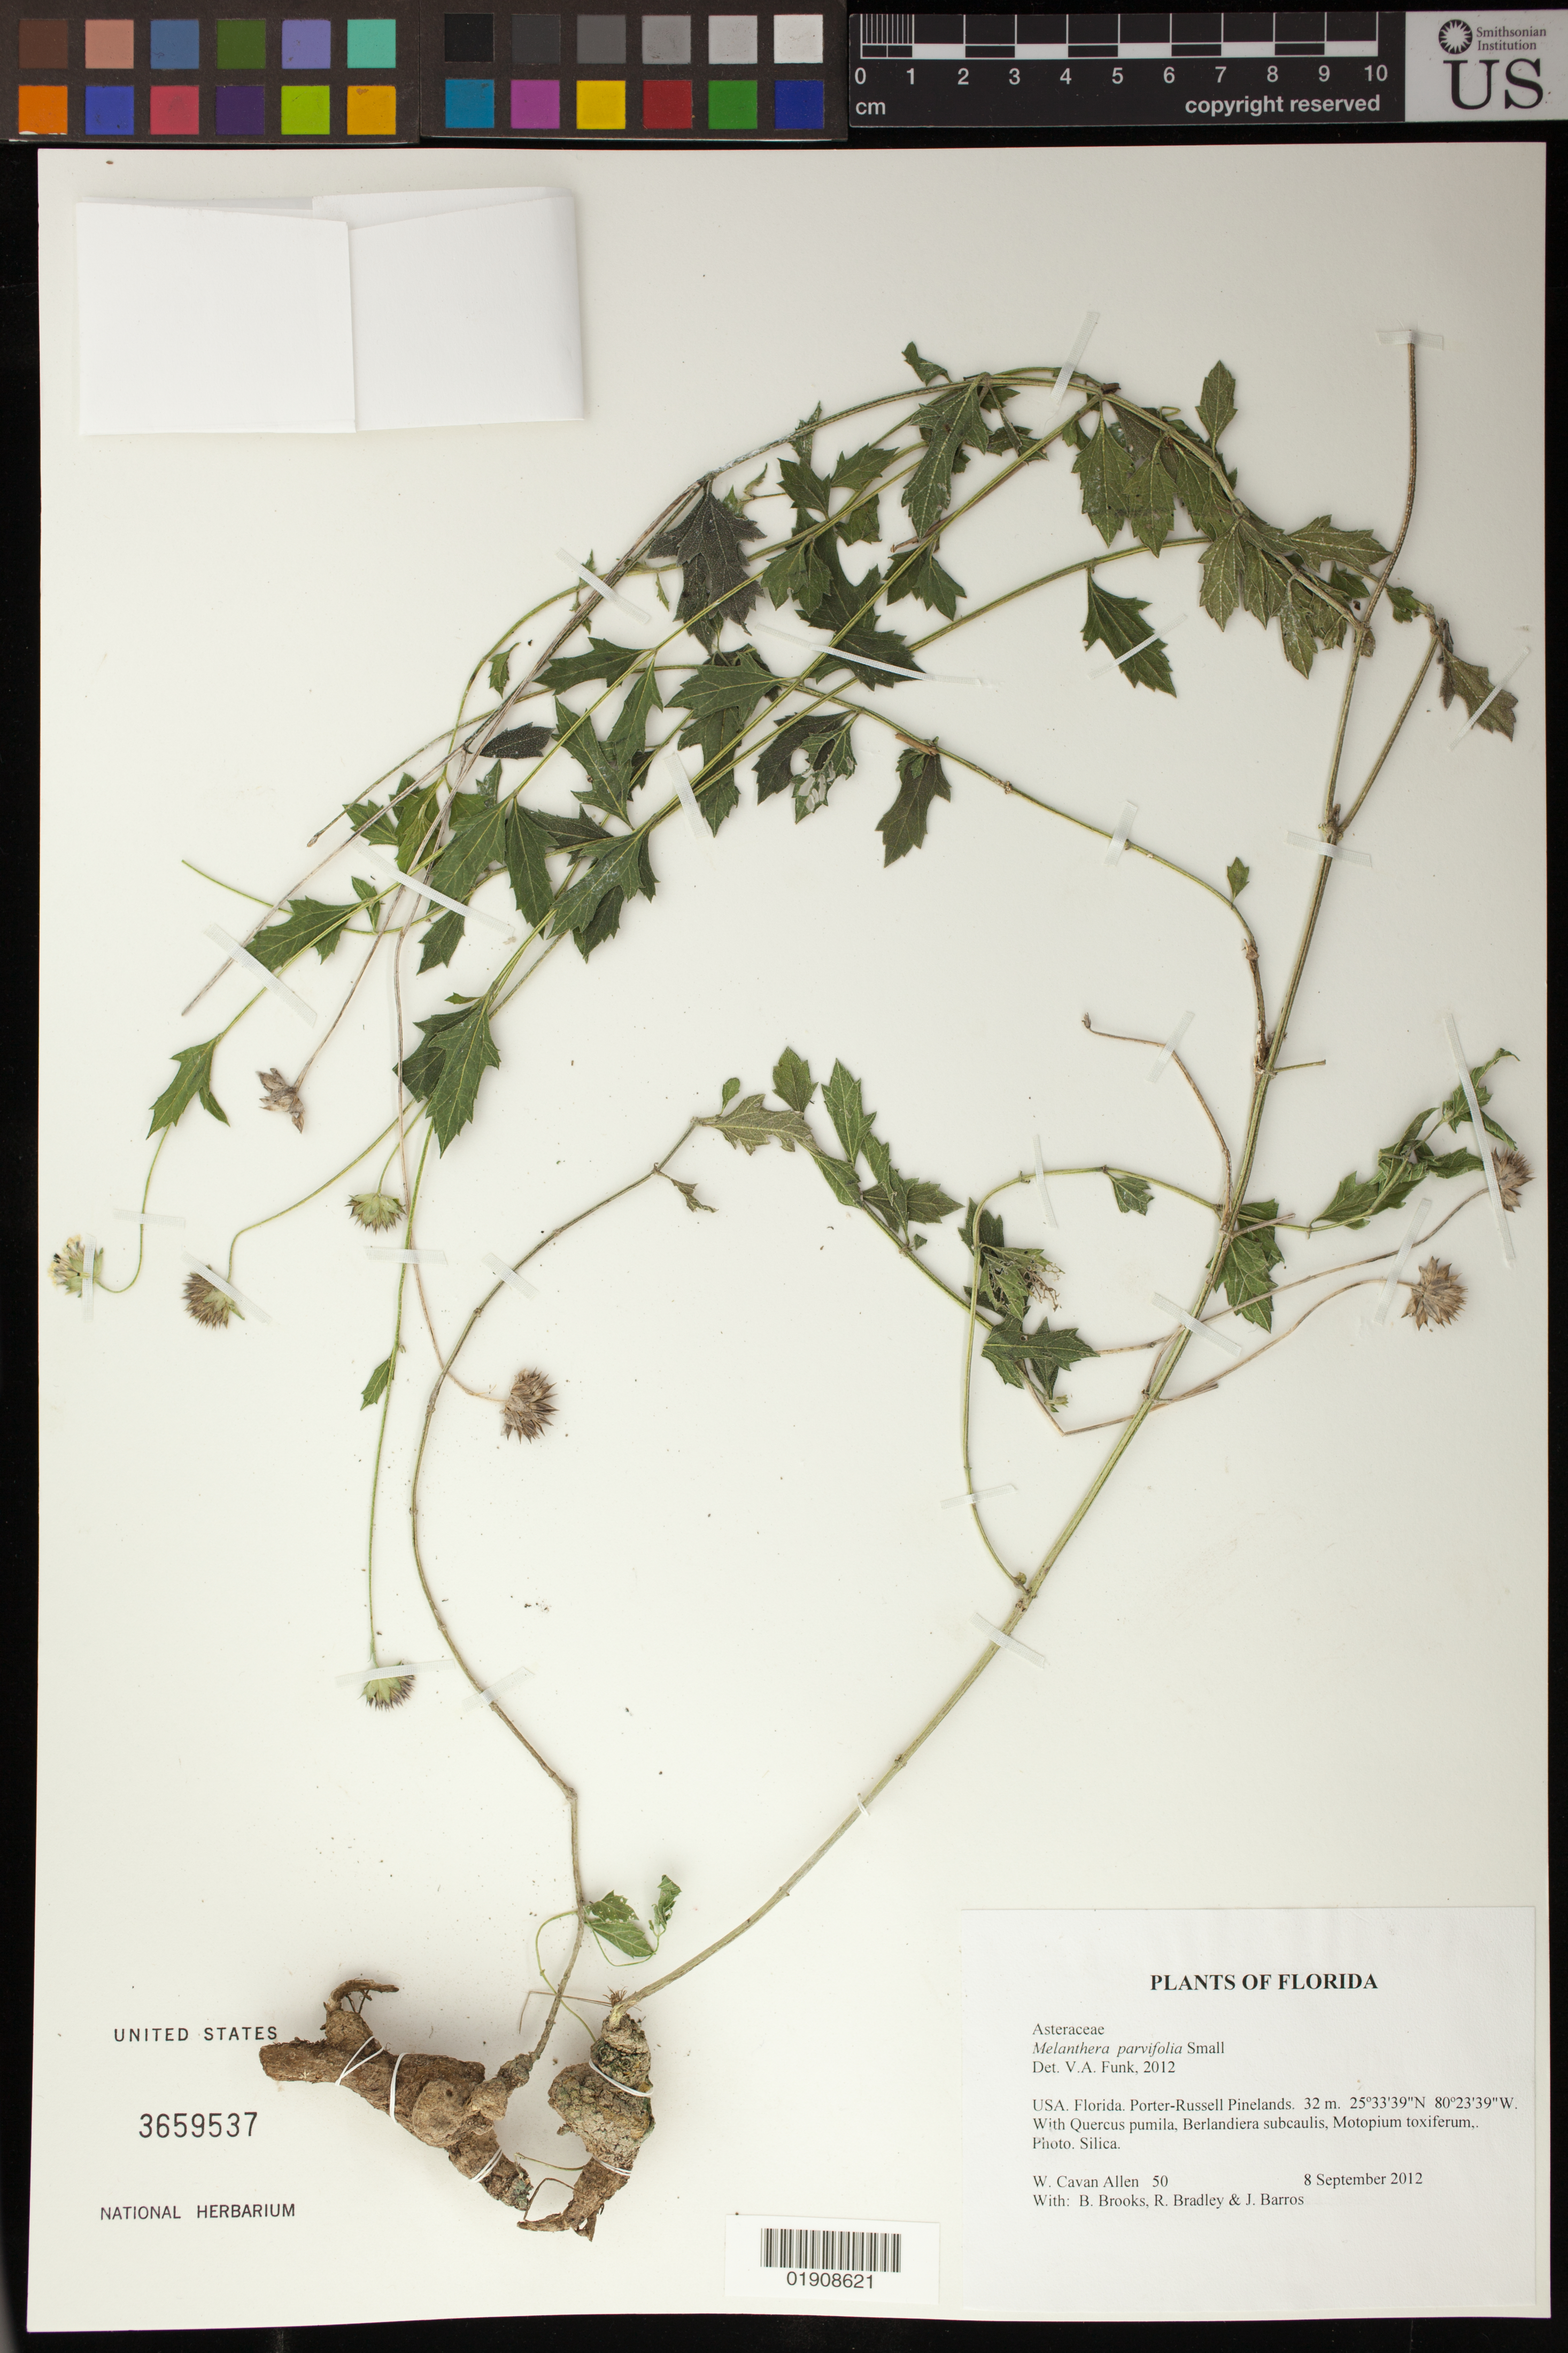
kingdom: Plantae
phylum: Tracheophyta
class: Magnoliopsida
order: Asterales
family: Asteraceae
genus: Melanthera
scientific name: Melanthera parvifolia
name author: Small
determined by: Funk, Vicki A., (BOT), Smithsonian Institution - National Museum of Natural History (UNITED STATES)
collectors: W. Allen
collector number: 50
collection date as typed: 8 September 2012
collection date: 2012-09-08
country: United States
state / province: Florida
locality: Porter-Russell Pinelands.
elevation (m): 32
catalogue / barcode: US 3659537